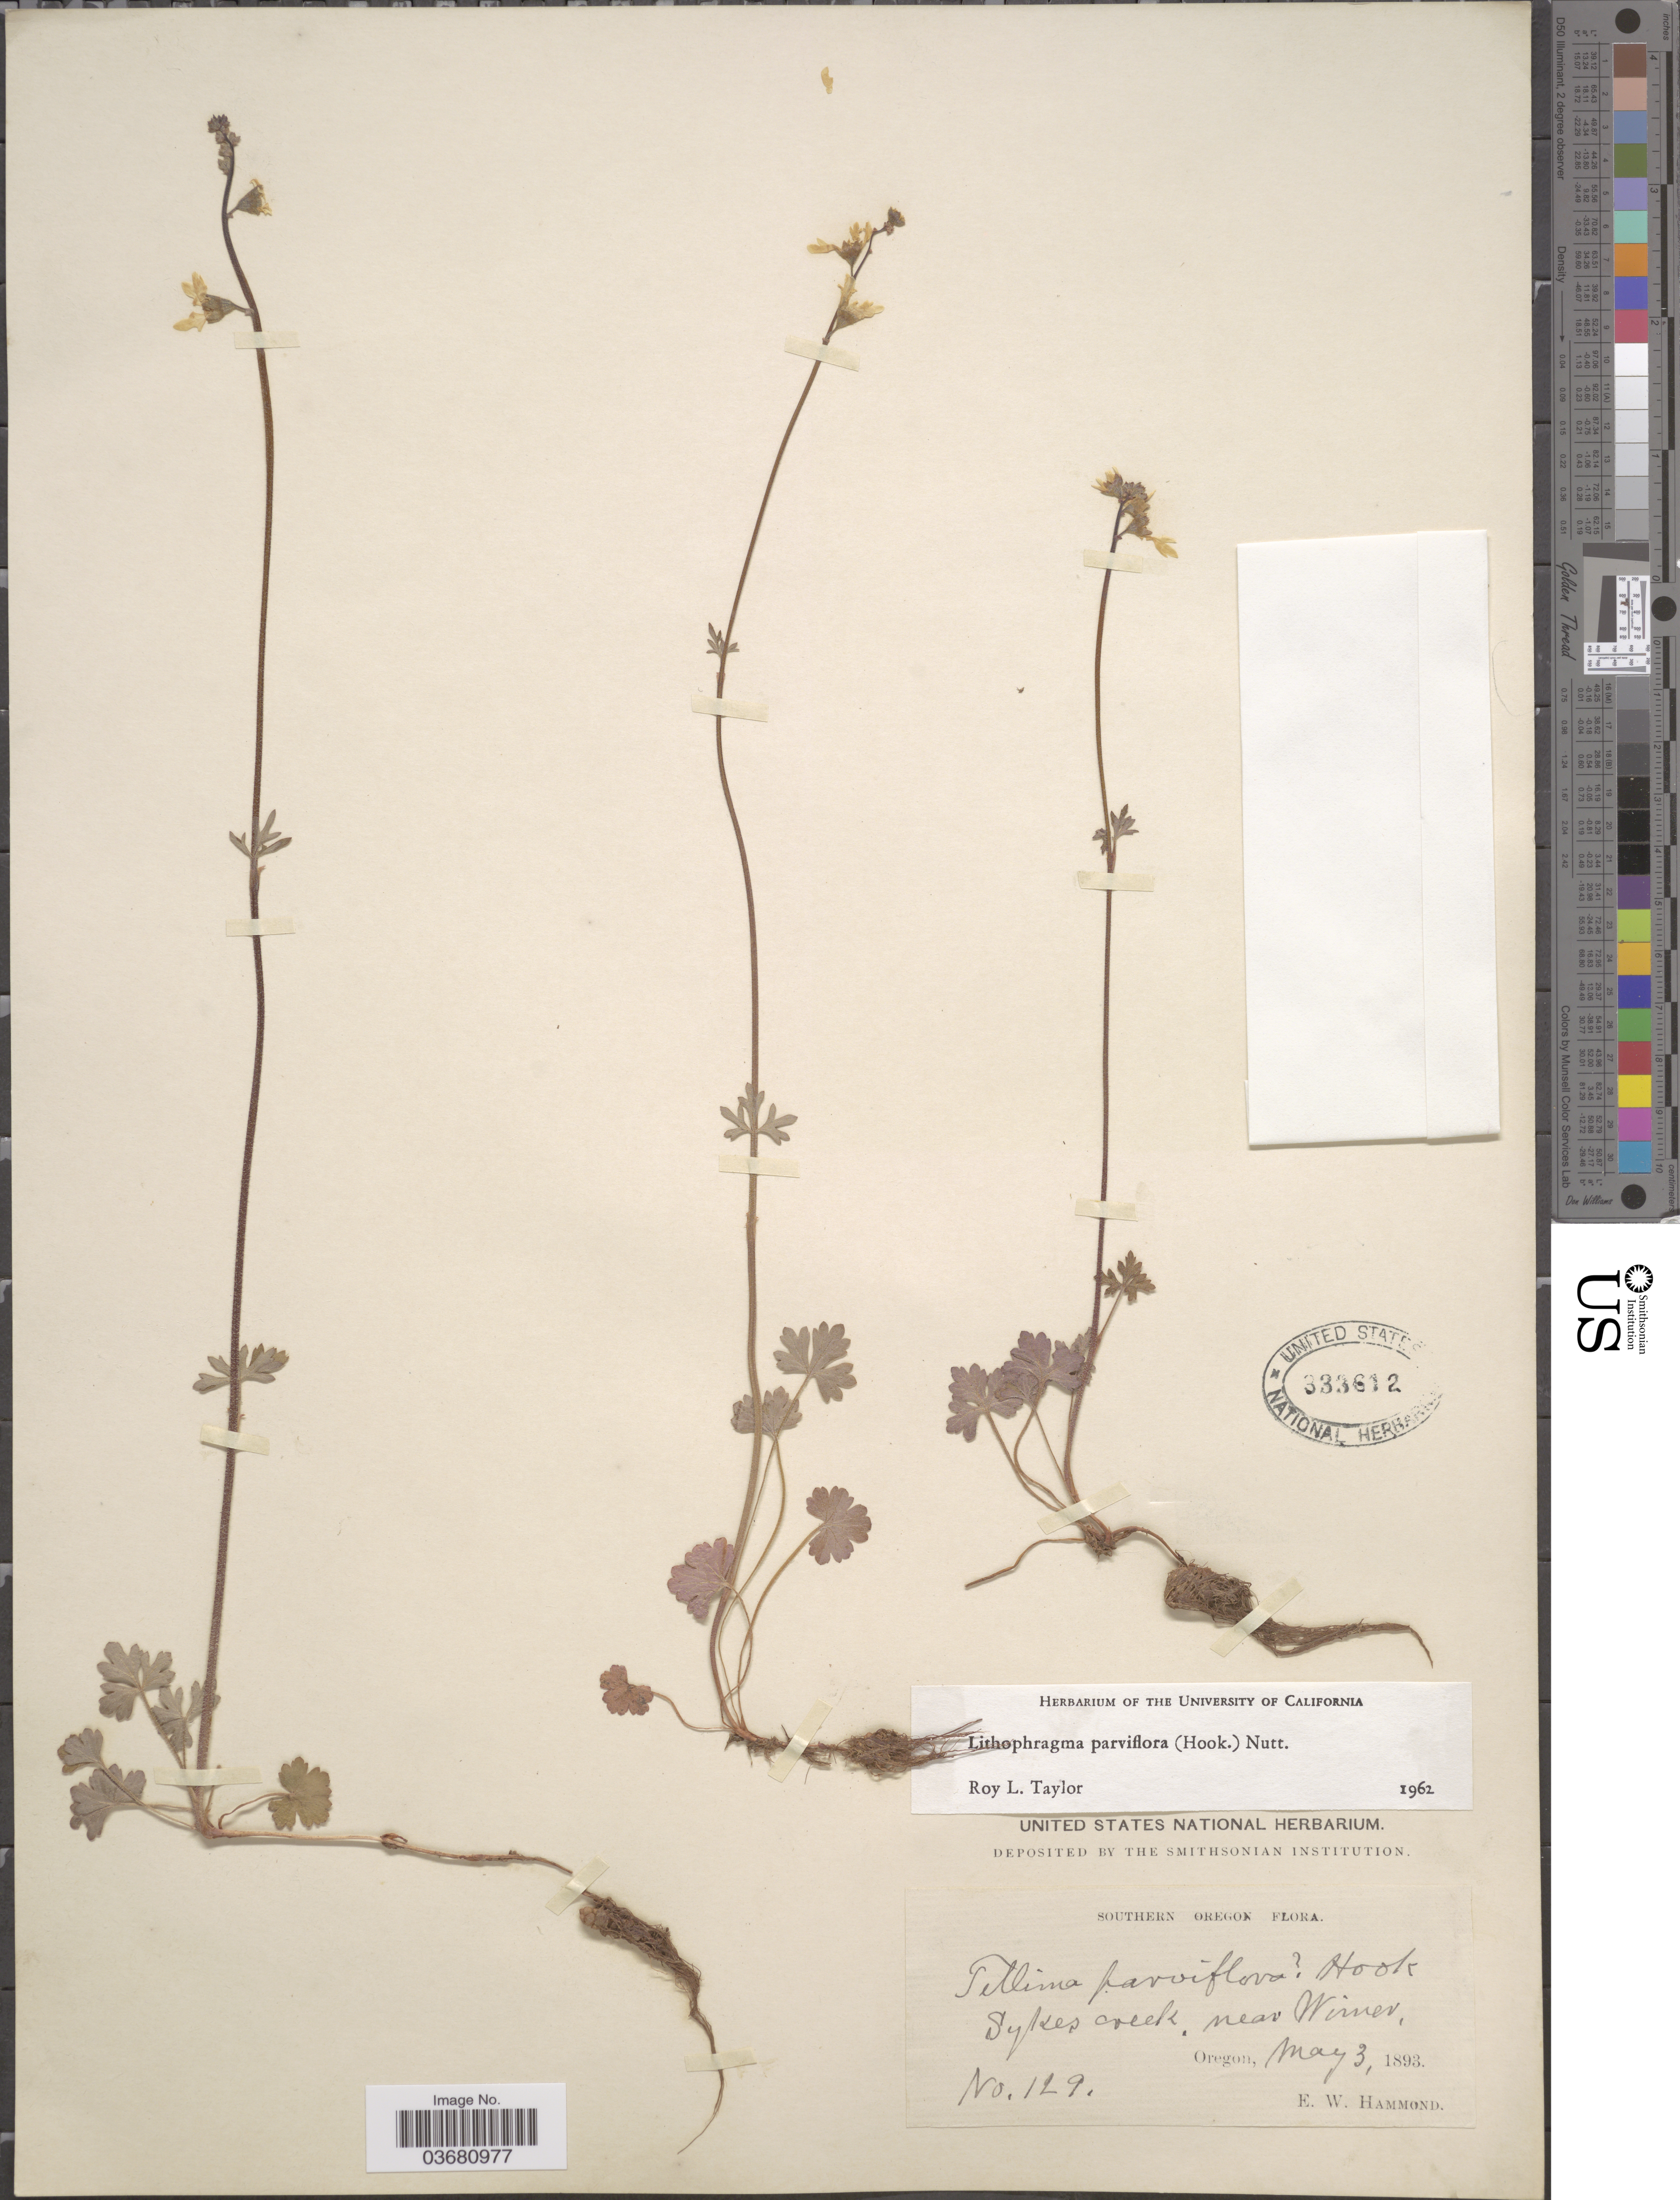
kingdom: Plantae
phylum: Tracheophyta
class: Magnoliopsida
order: Saxifragales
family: Saxifragaceae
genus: Lithophragma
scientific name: Lithophragma parviflorum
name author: (Hook.) Nutt.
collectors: E. Hammond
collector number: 129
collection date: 1893-05-03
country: United States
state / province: Oregon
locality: Southern Oregon. Sykes creek, near Wimer.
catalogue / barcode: US 333612